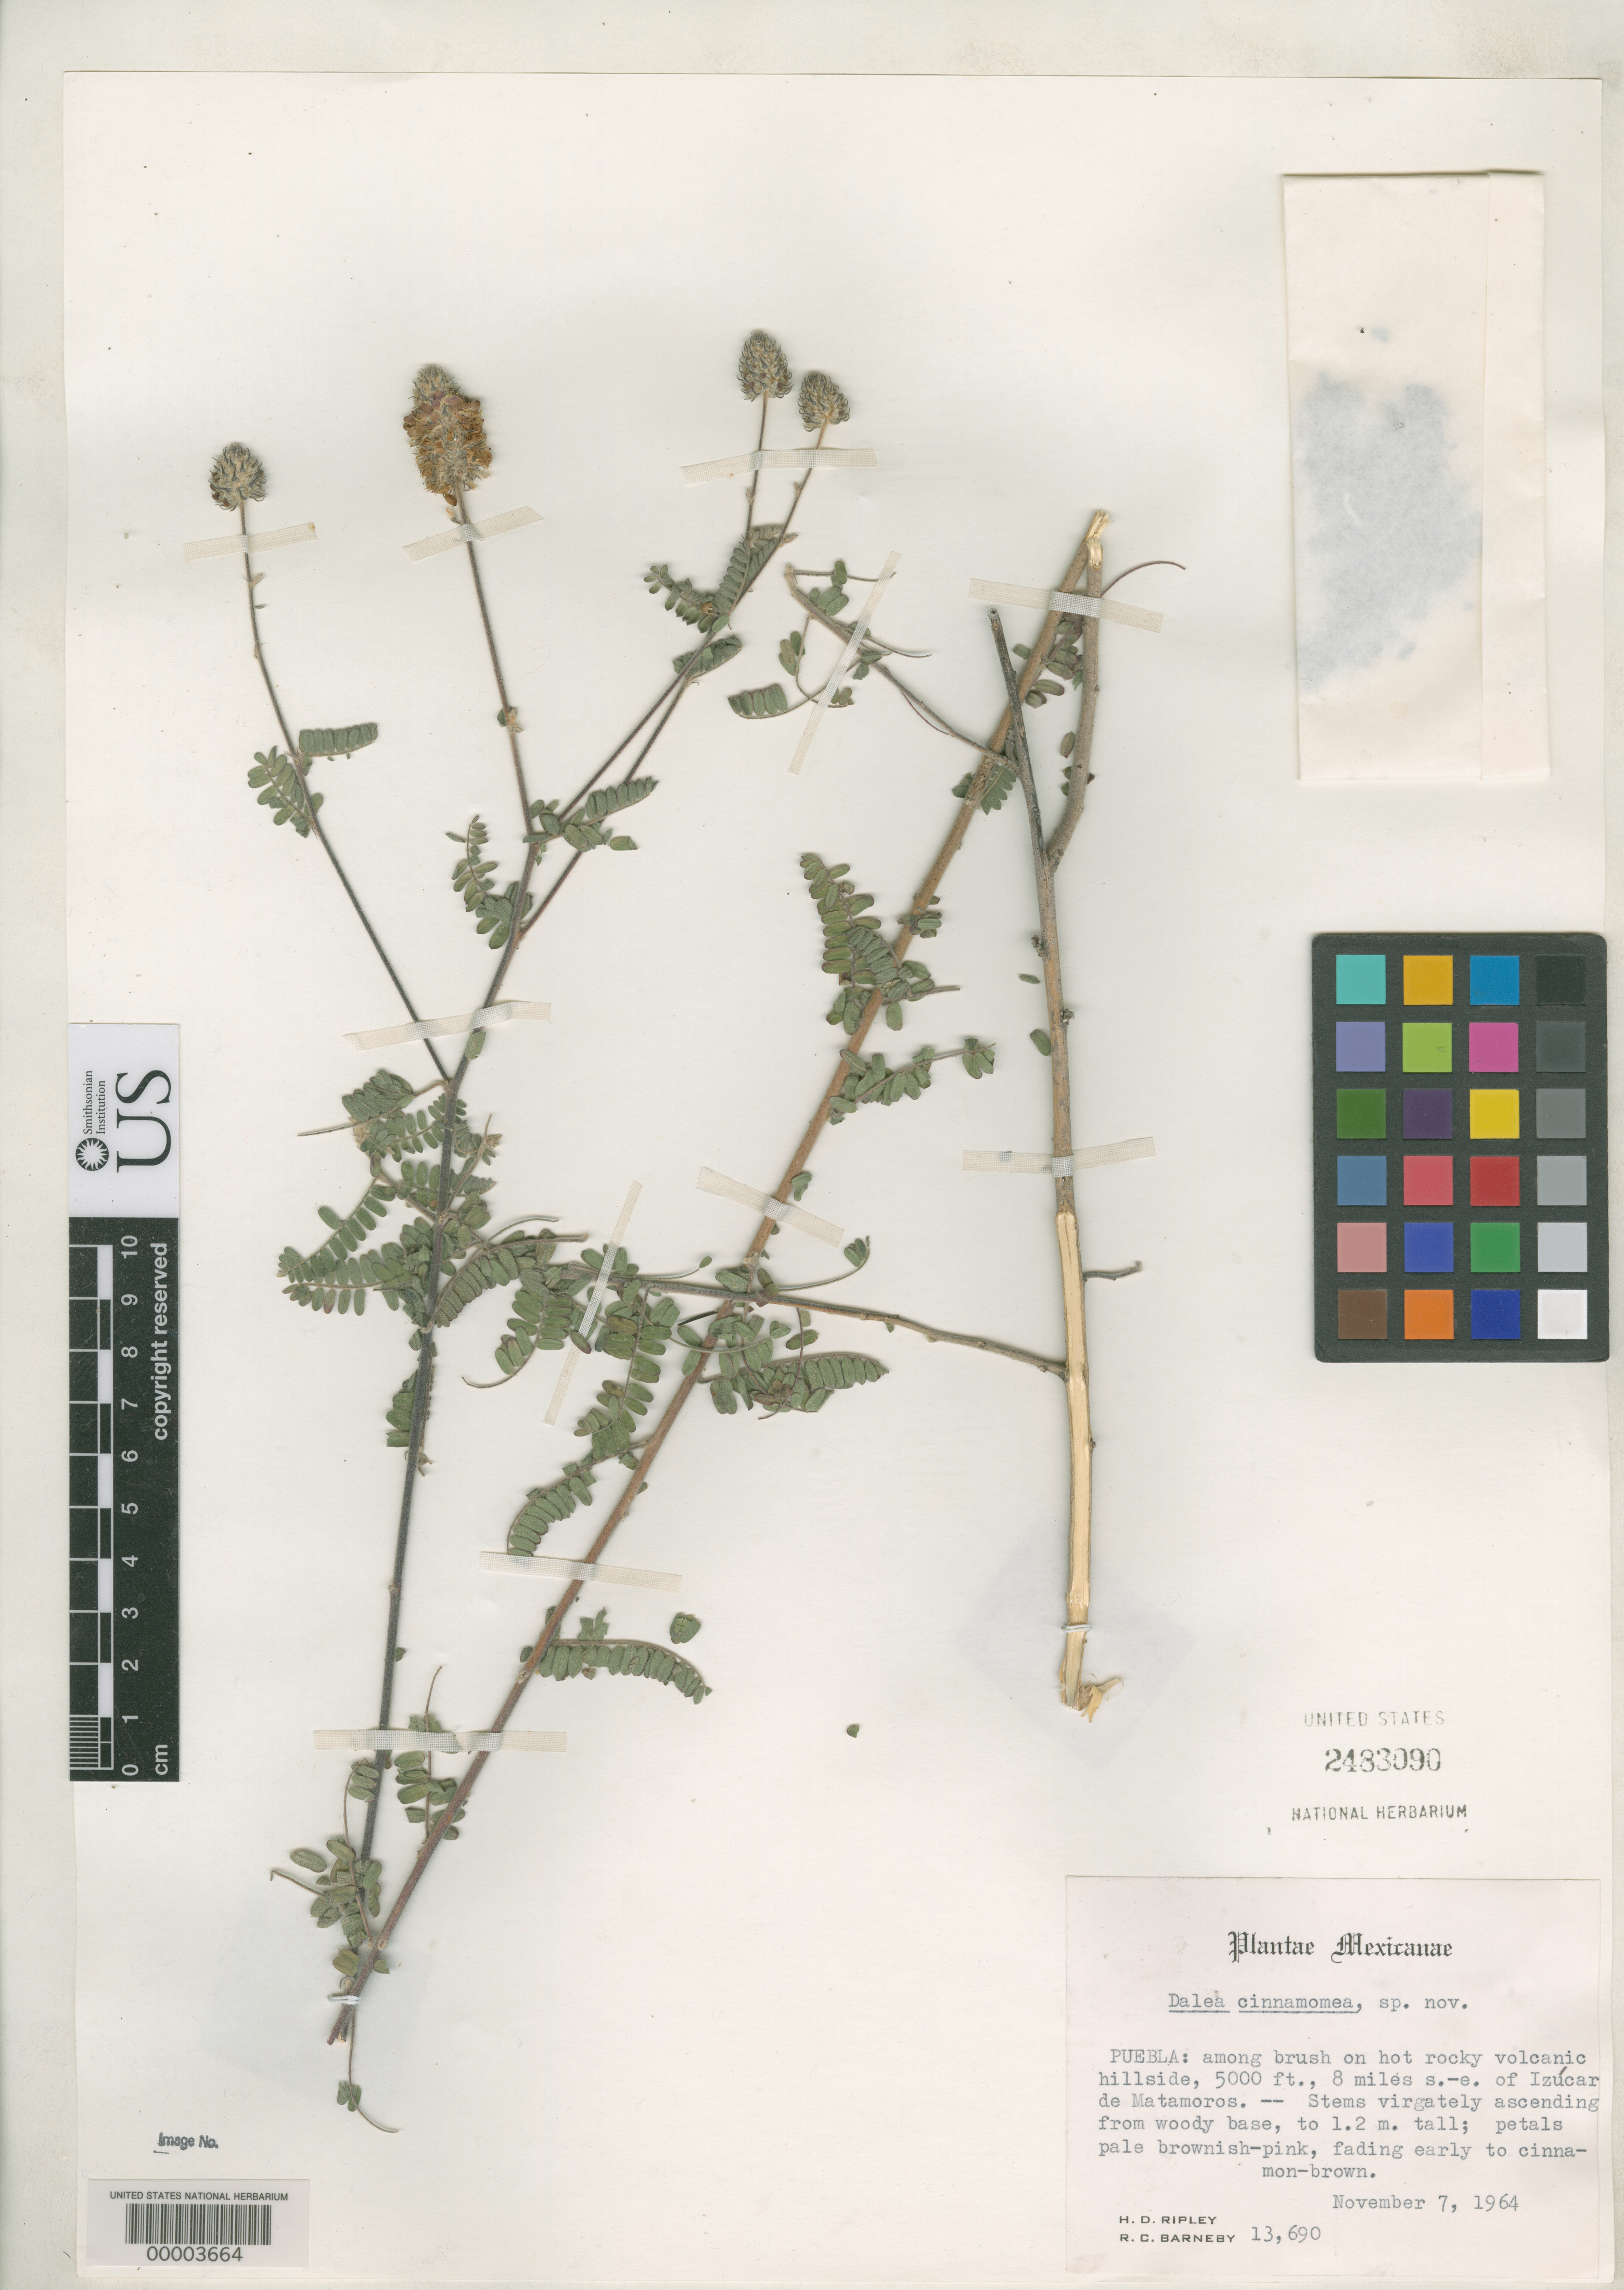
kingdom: Plantae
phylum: Tracheophyta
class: Magnoliopsida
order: Fabales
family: Fabaceae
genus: Dalea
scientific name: Dalea cinnamomea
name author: Barneby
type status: Isotype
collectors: H. Ripley & R. C. Barneby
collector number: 13690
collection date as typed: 07 Nov 1964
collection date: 1964-11-07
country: Mexico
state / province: Puebla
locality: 8 miles SE of Izucar de Matamoros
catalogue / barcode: US 2483090